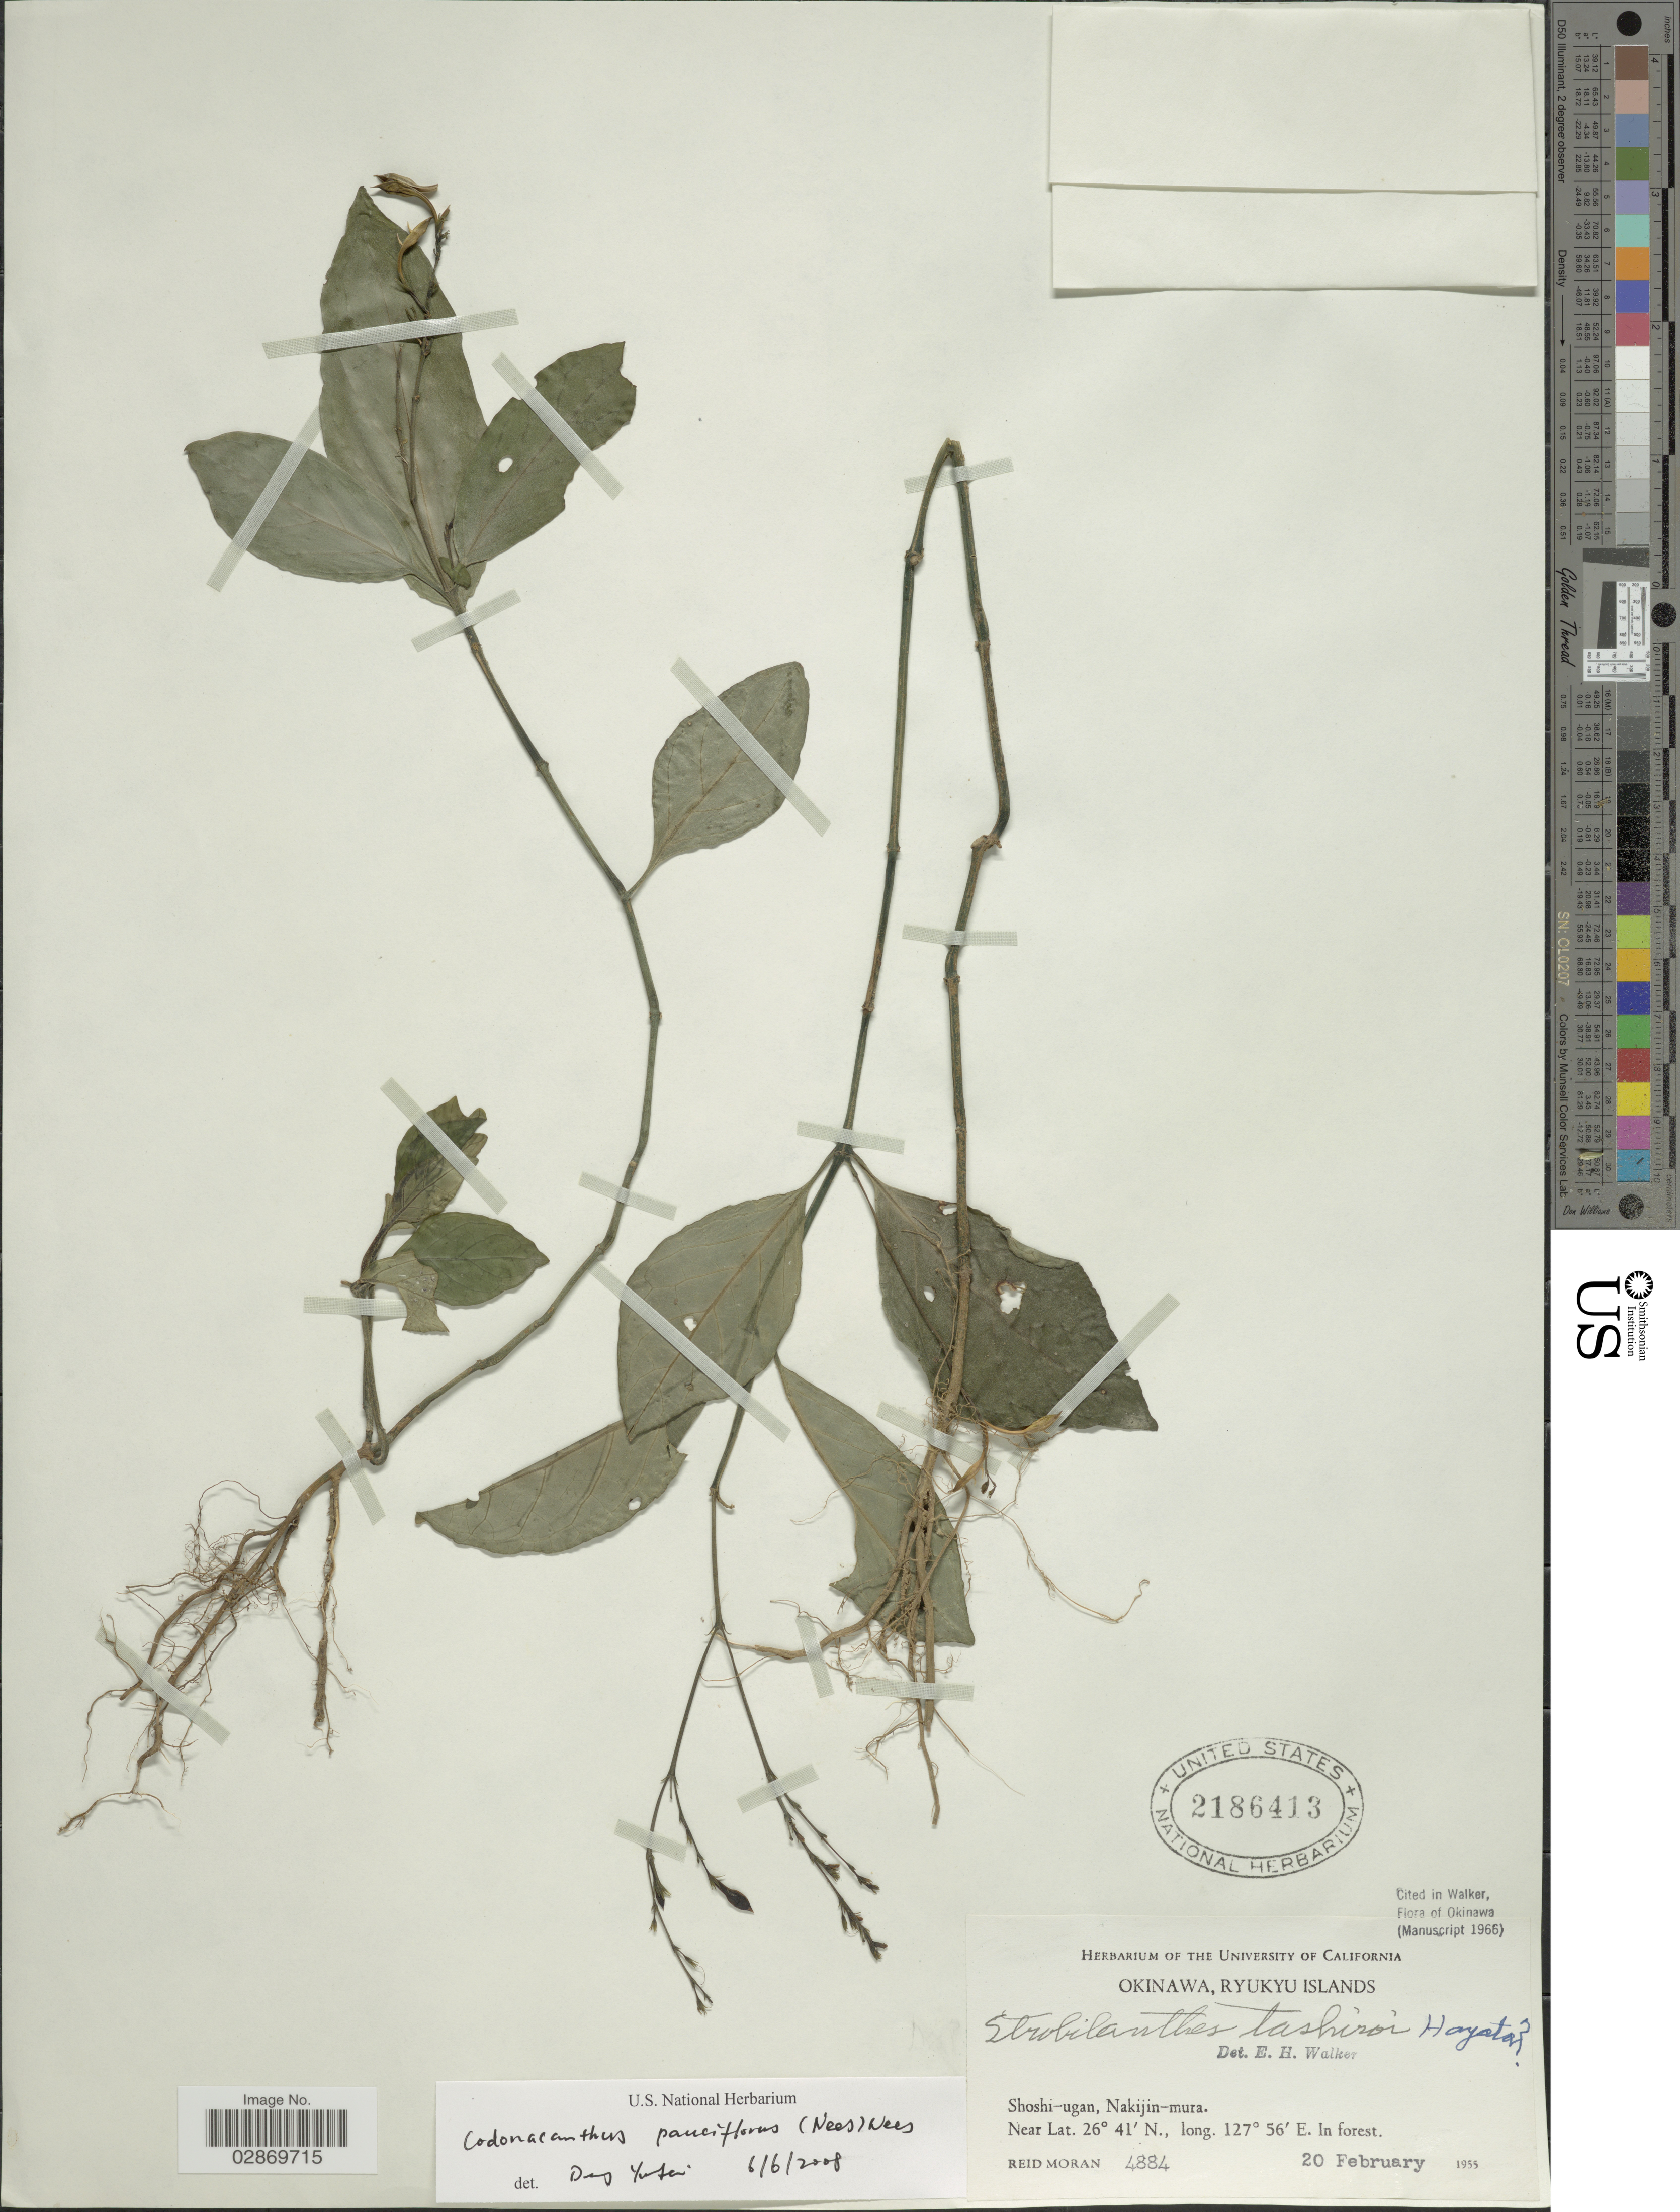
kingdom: Plantae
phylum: Tracheophyta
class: Magnoliopsida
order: Lamiales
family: Acanthaceae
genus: Codonacanthus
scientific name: Codonacanthus pauciflorus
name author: (Nees) Nees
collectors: R. Moran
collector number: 4884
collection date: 1955-02-20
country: Japan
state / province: Okinawa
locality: Ryukyu Islands, Shoshi-ugan, Nakijin-mura.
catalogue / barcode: US 2186413